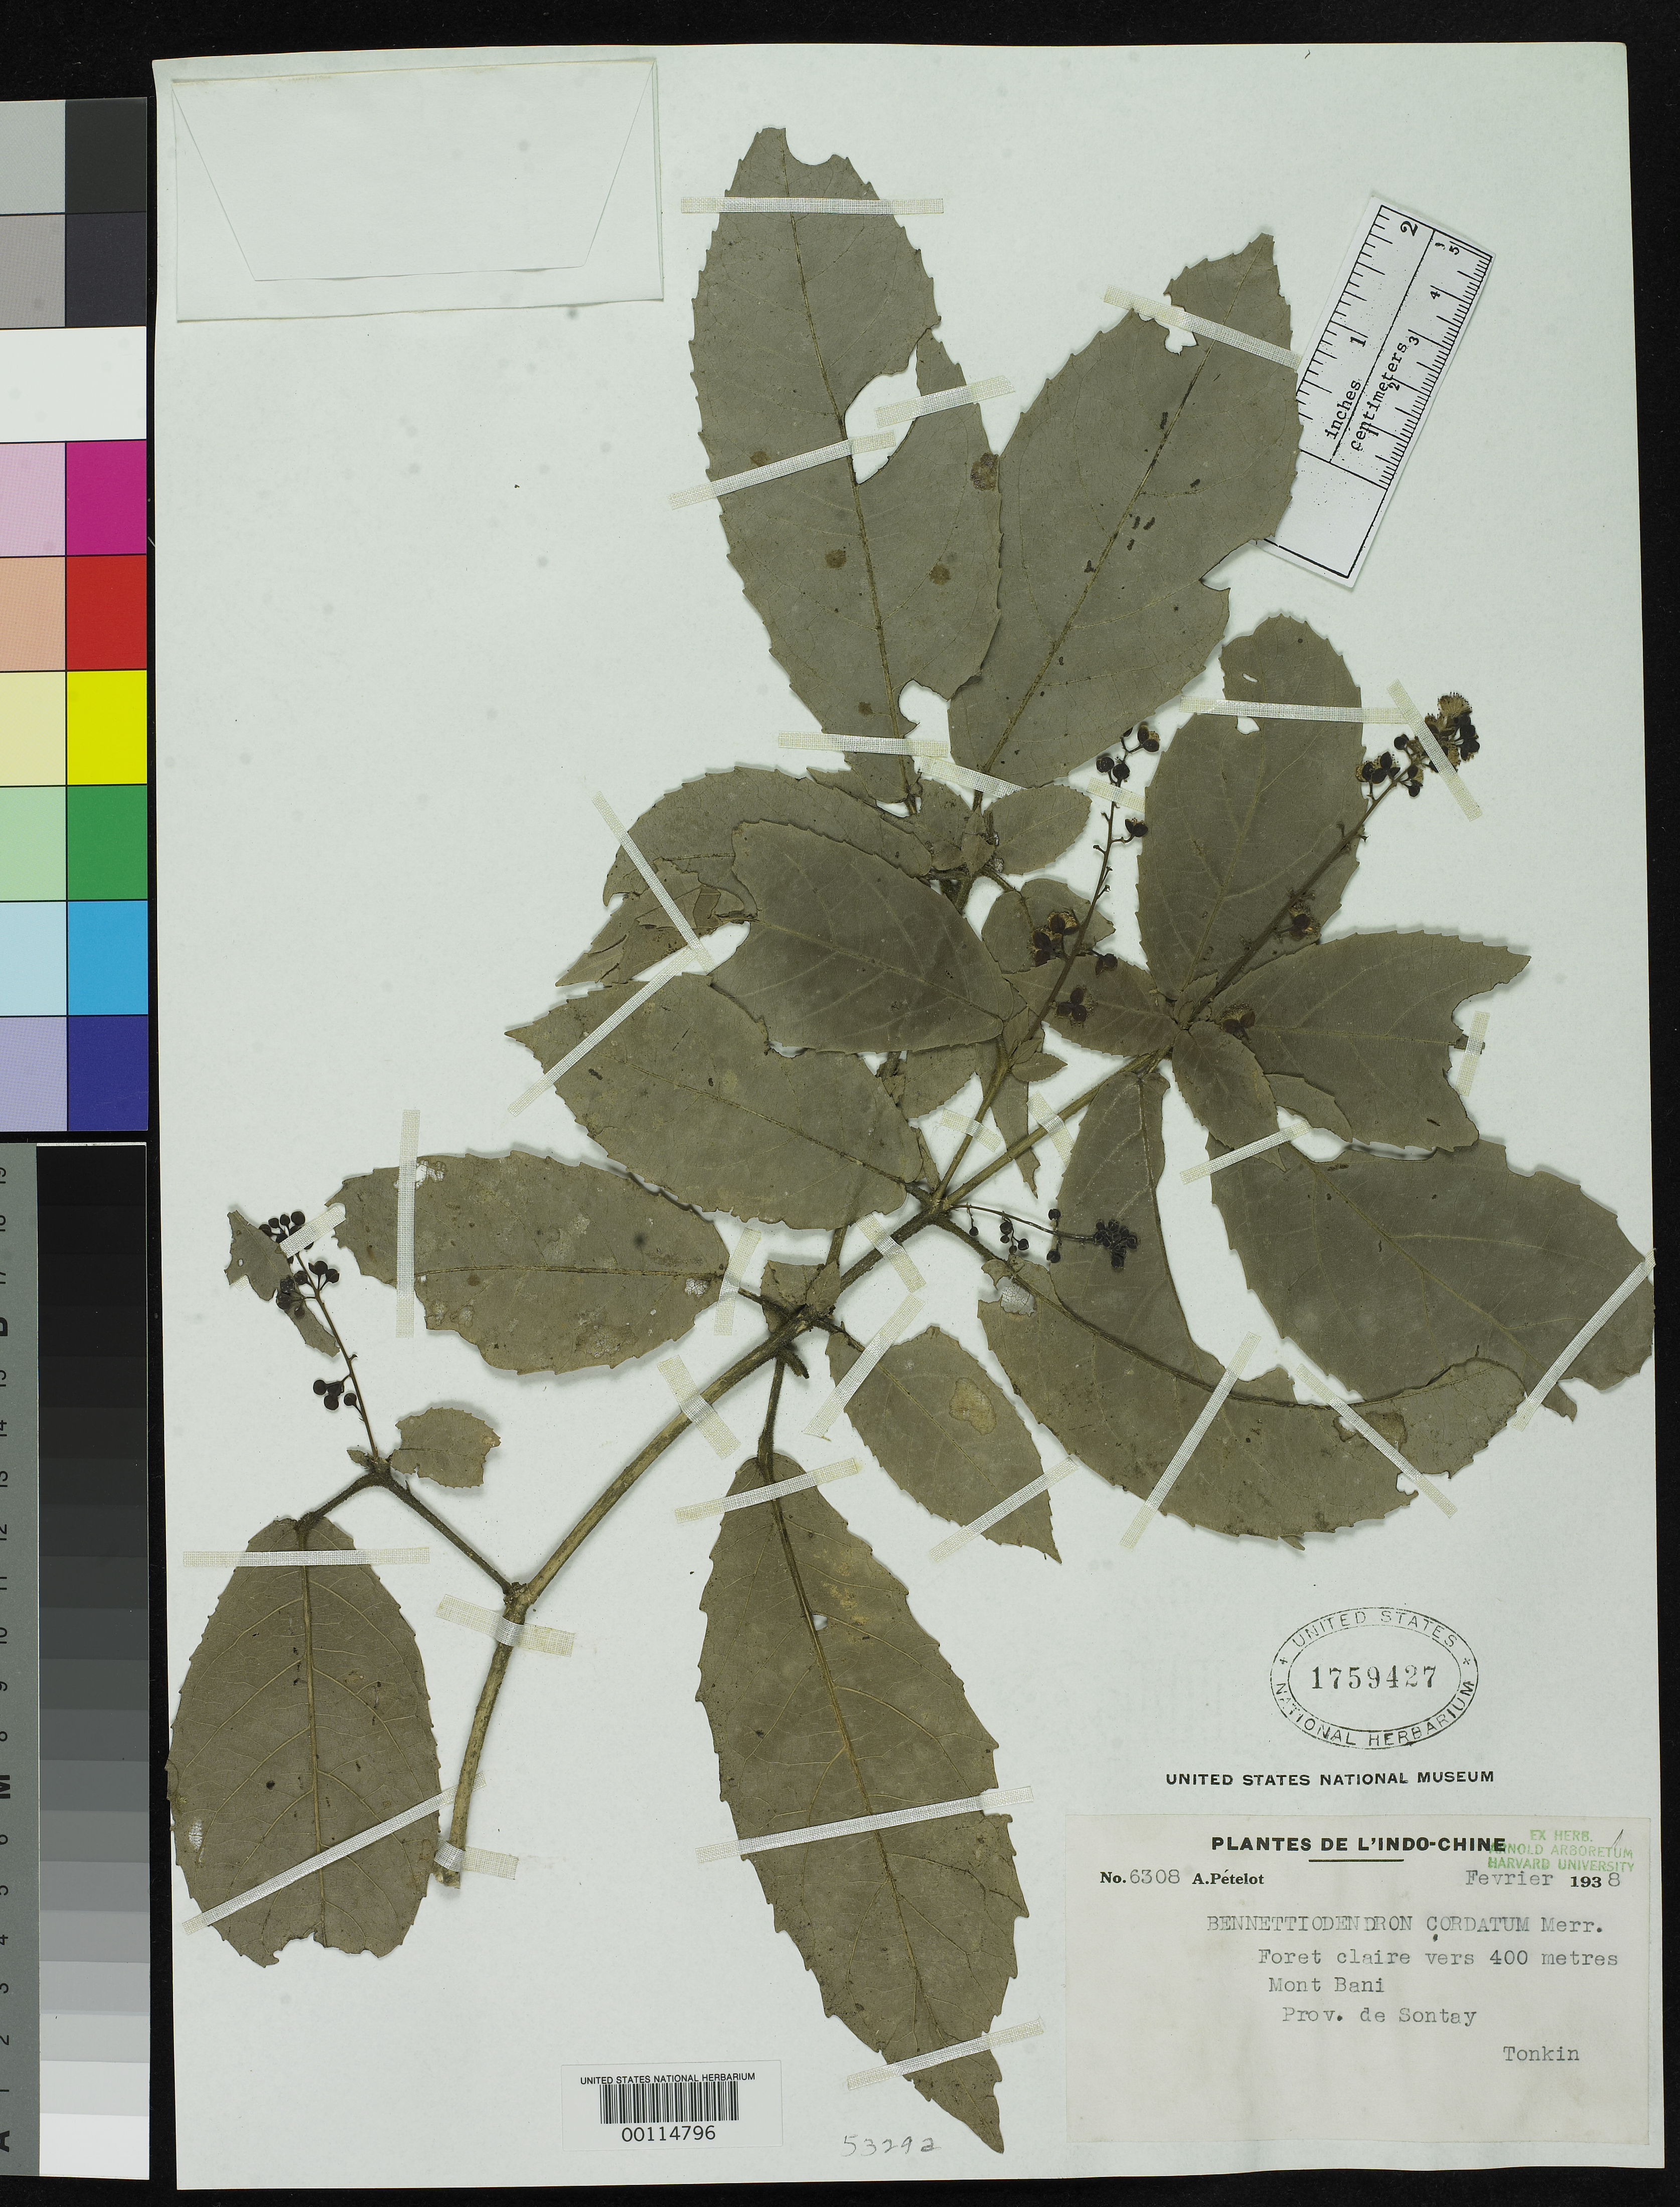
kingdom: Plantae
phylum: Tracheophyta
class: Magnoliopsida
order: Malpighiales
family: Salicaceae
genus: Bennettiodendron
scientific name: Bennettiodendron cordatum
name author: Merr.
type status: Isotype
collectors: P. A. Pételot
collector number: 6308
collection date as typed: Feb 1938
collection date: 1938-02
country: Vietnam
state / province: Sontoy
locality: Mt. Bani.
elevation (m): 400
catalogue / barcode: US 1759427